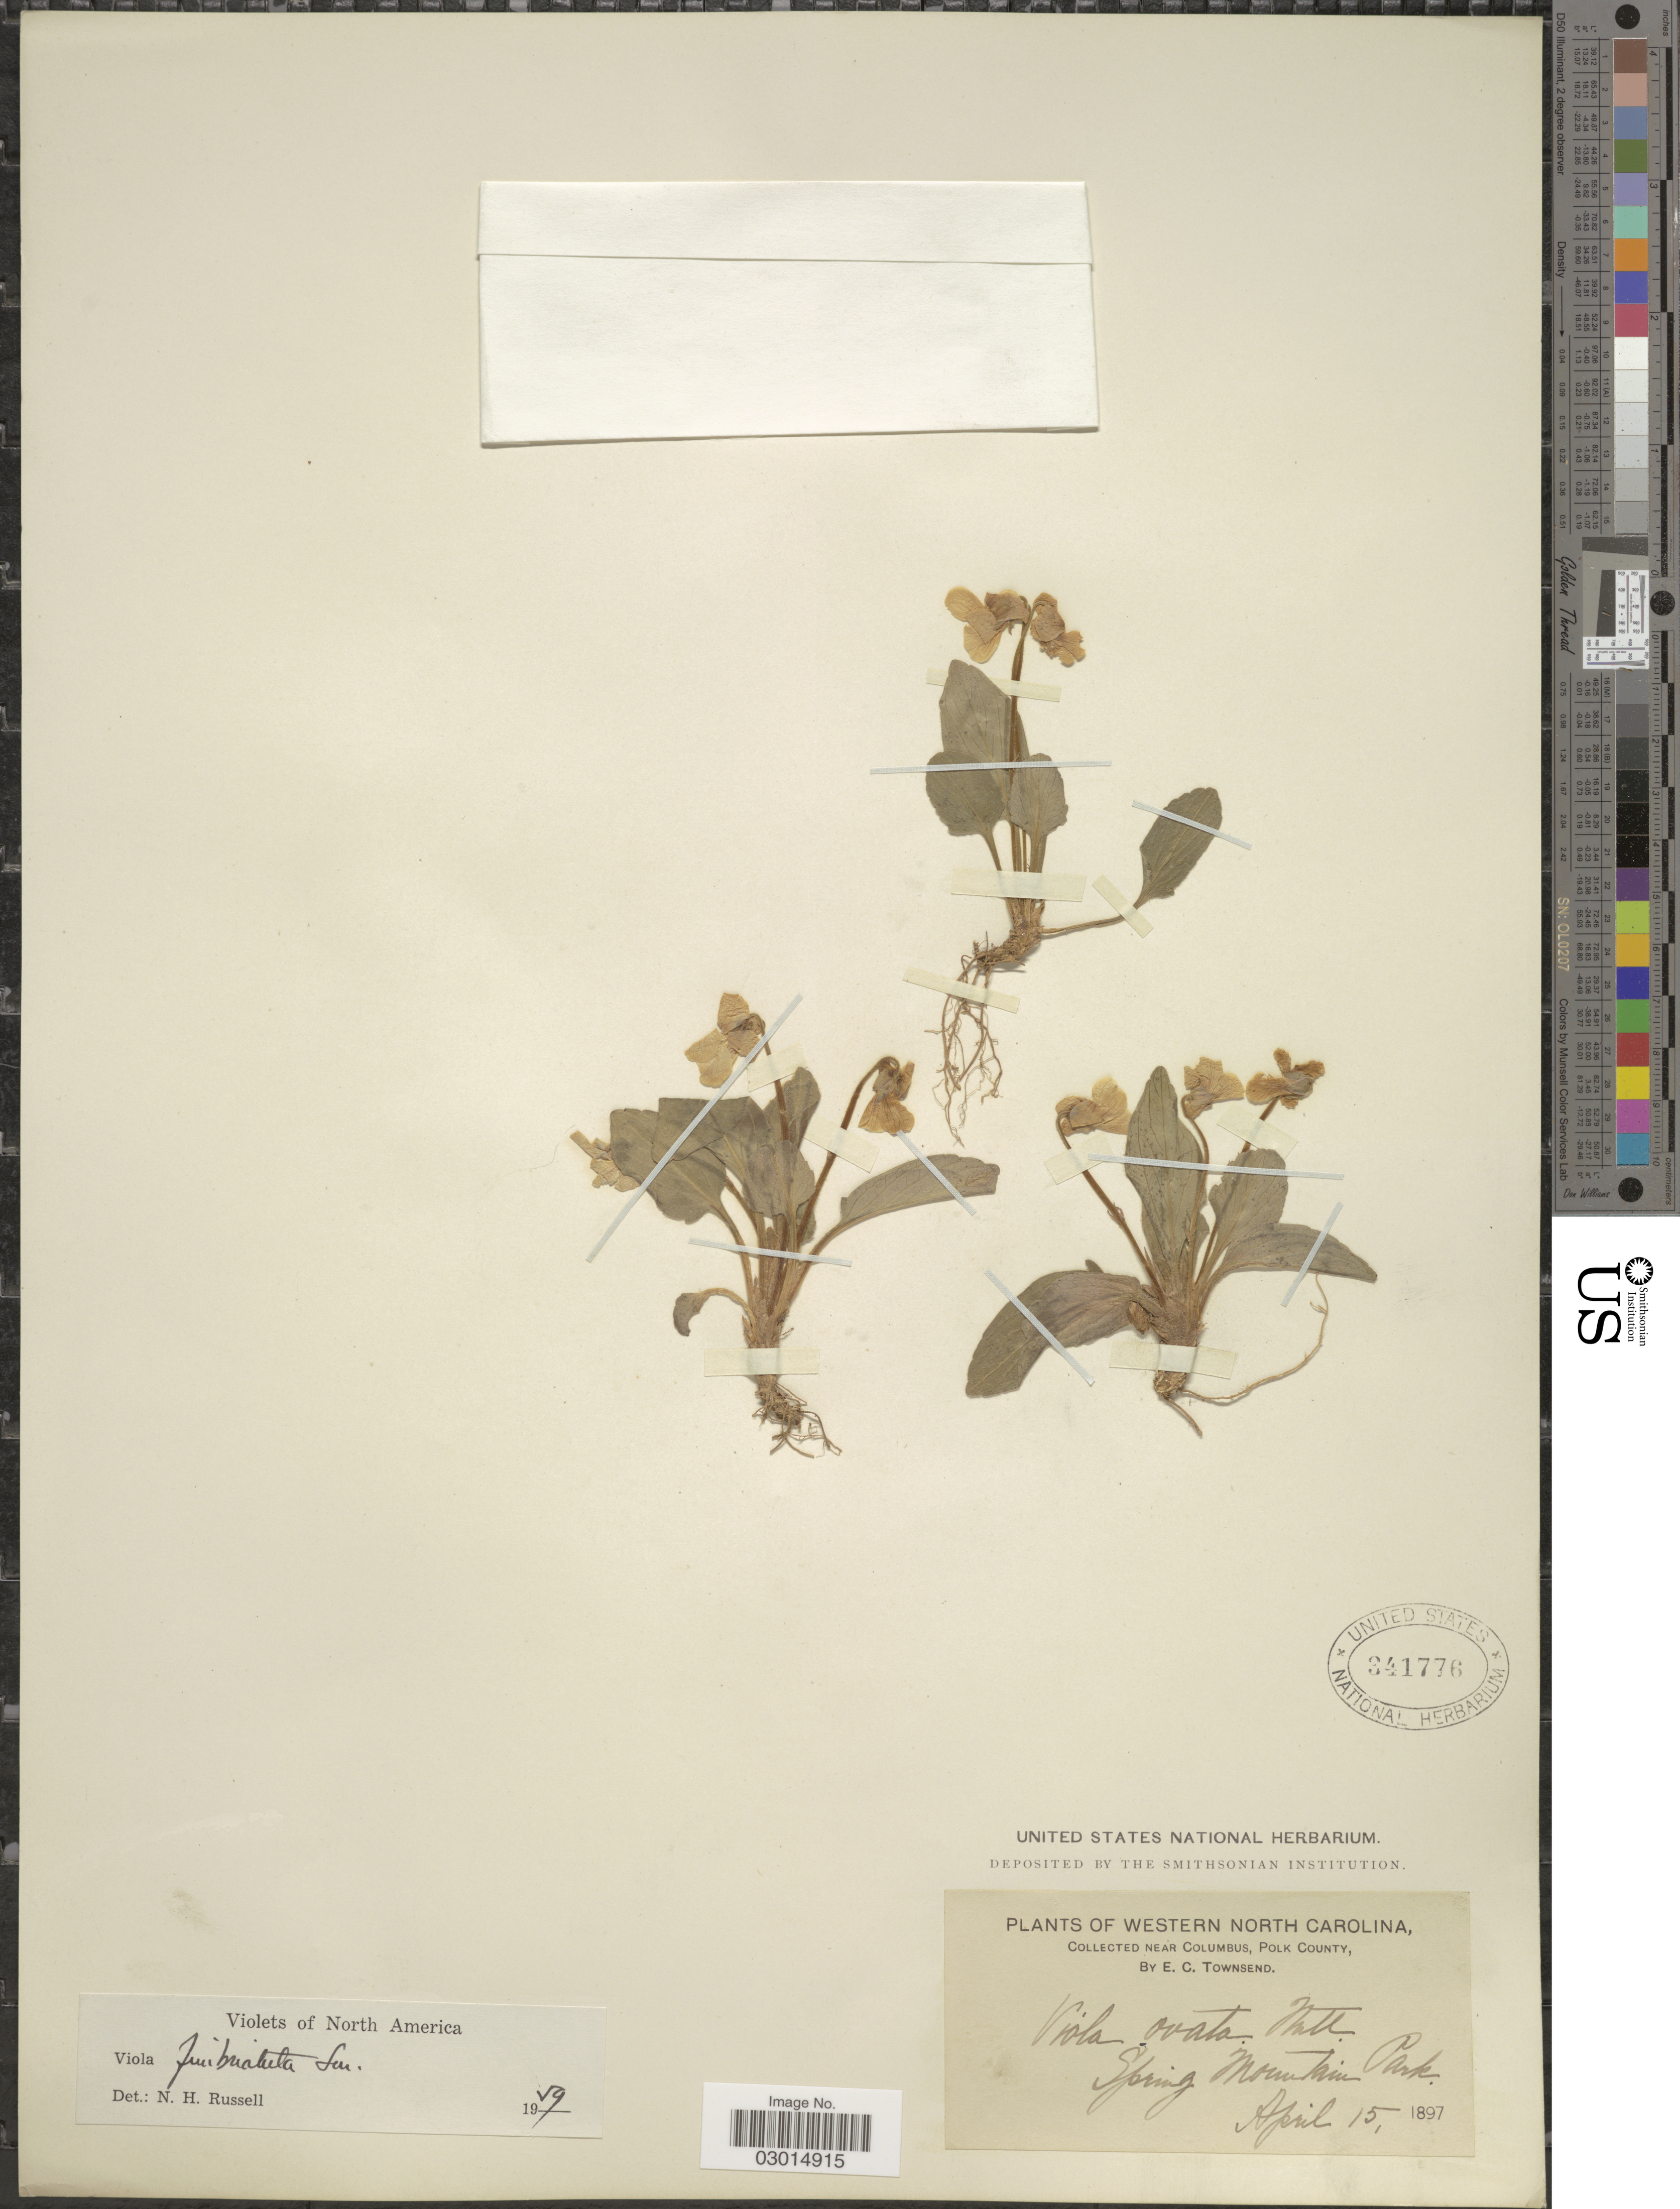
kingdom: Plantae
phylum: Tracheophyta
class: Magnoliopsida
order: Malpighiales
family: Violaceae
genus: Viola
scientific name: Viola fimbriatula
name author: Small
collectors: E. C. Townsend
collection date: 1897-04-15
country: United States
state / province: North Carolina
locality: Western North Carolina, Collected near Columbus, Polk County. Spring Mountain Park.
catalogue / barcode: US 341776